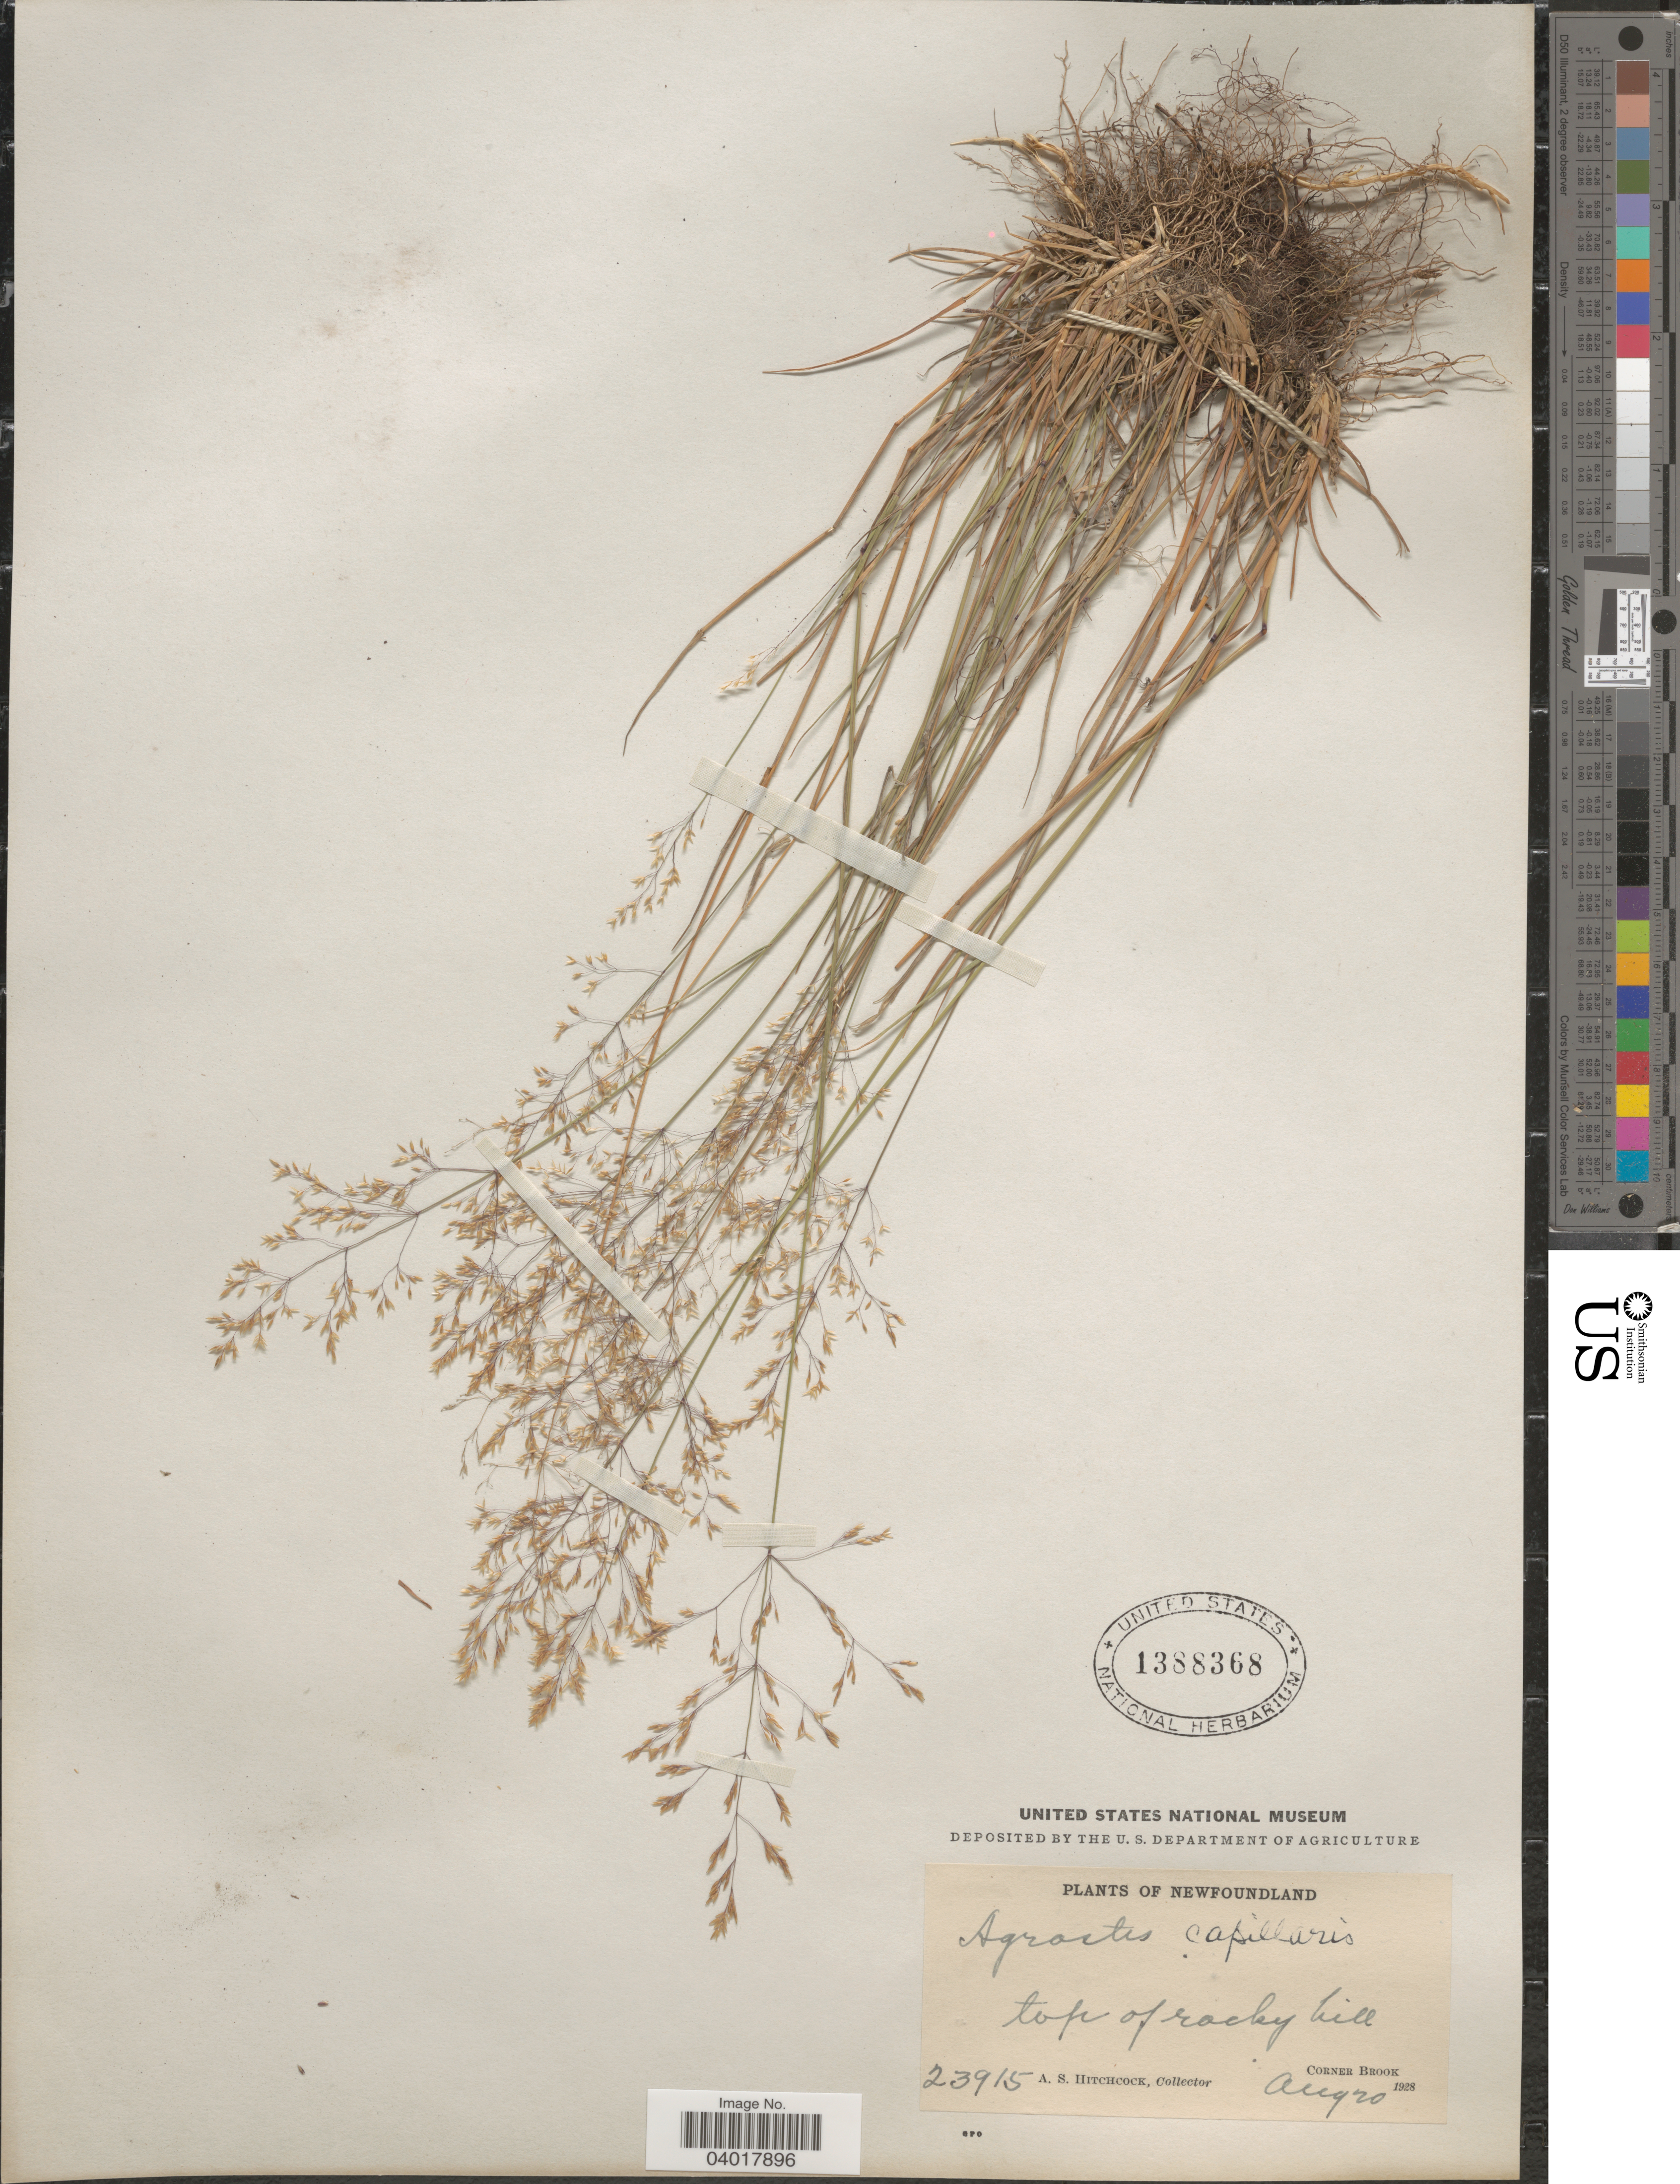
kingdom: Plantae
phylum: Tracheophyta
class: Liliopsida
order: Poales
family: Poaceae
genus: Agrostis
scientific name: Agrostis capillaris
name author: L.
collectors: A. S. Hitchcock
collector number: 23915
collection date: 1928-08-20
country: Canada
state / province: Newfoundland and Labrador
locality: Corner Brook.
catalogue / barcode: US 1388368